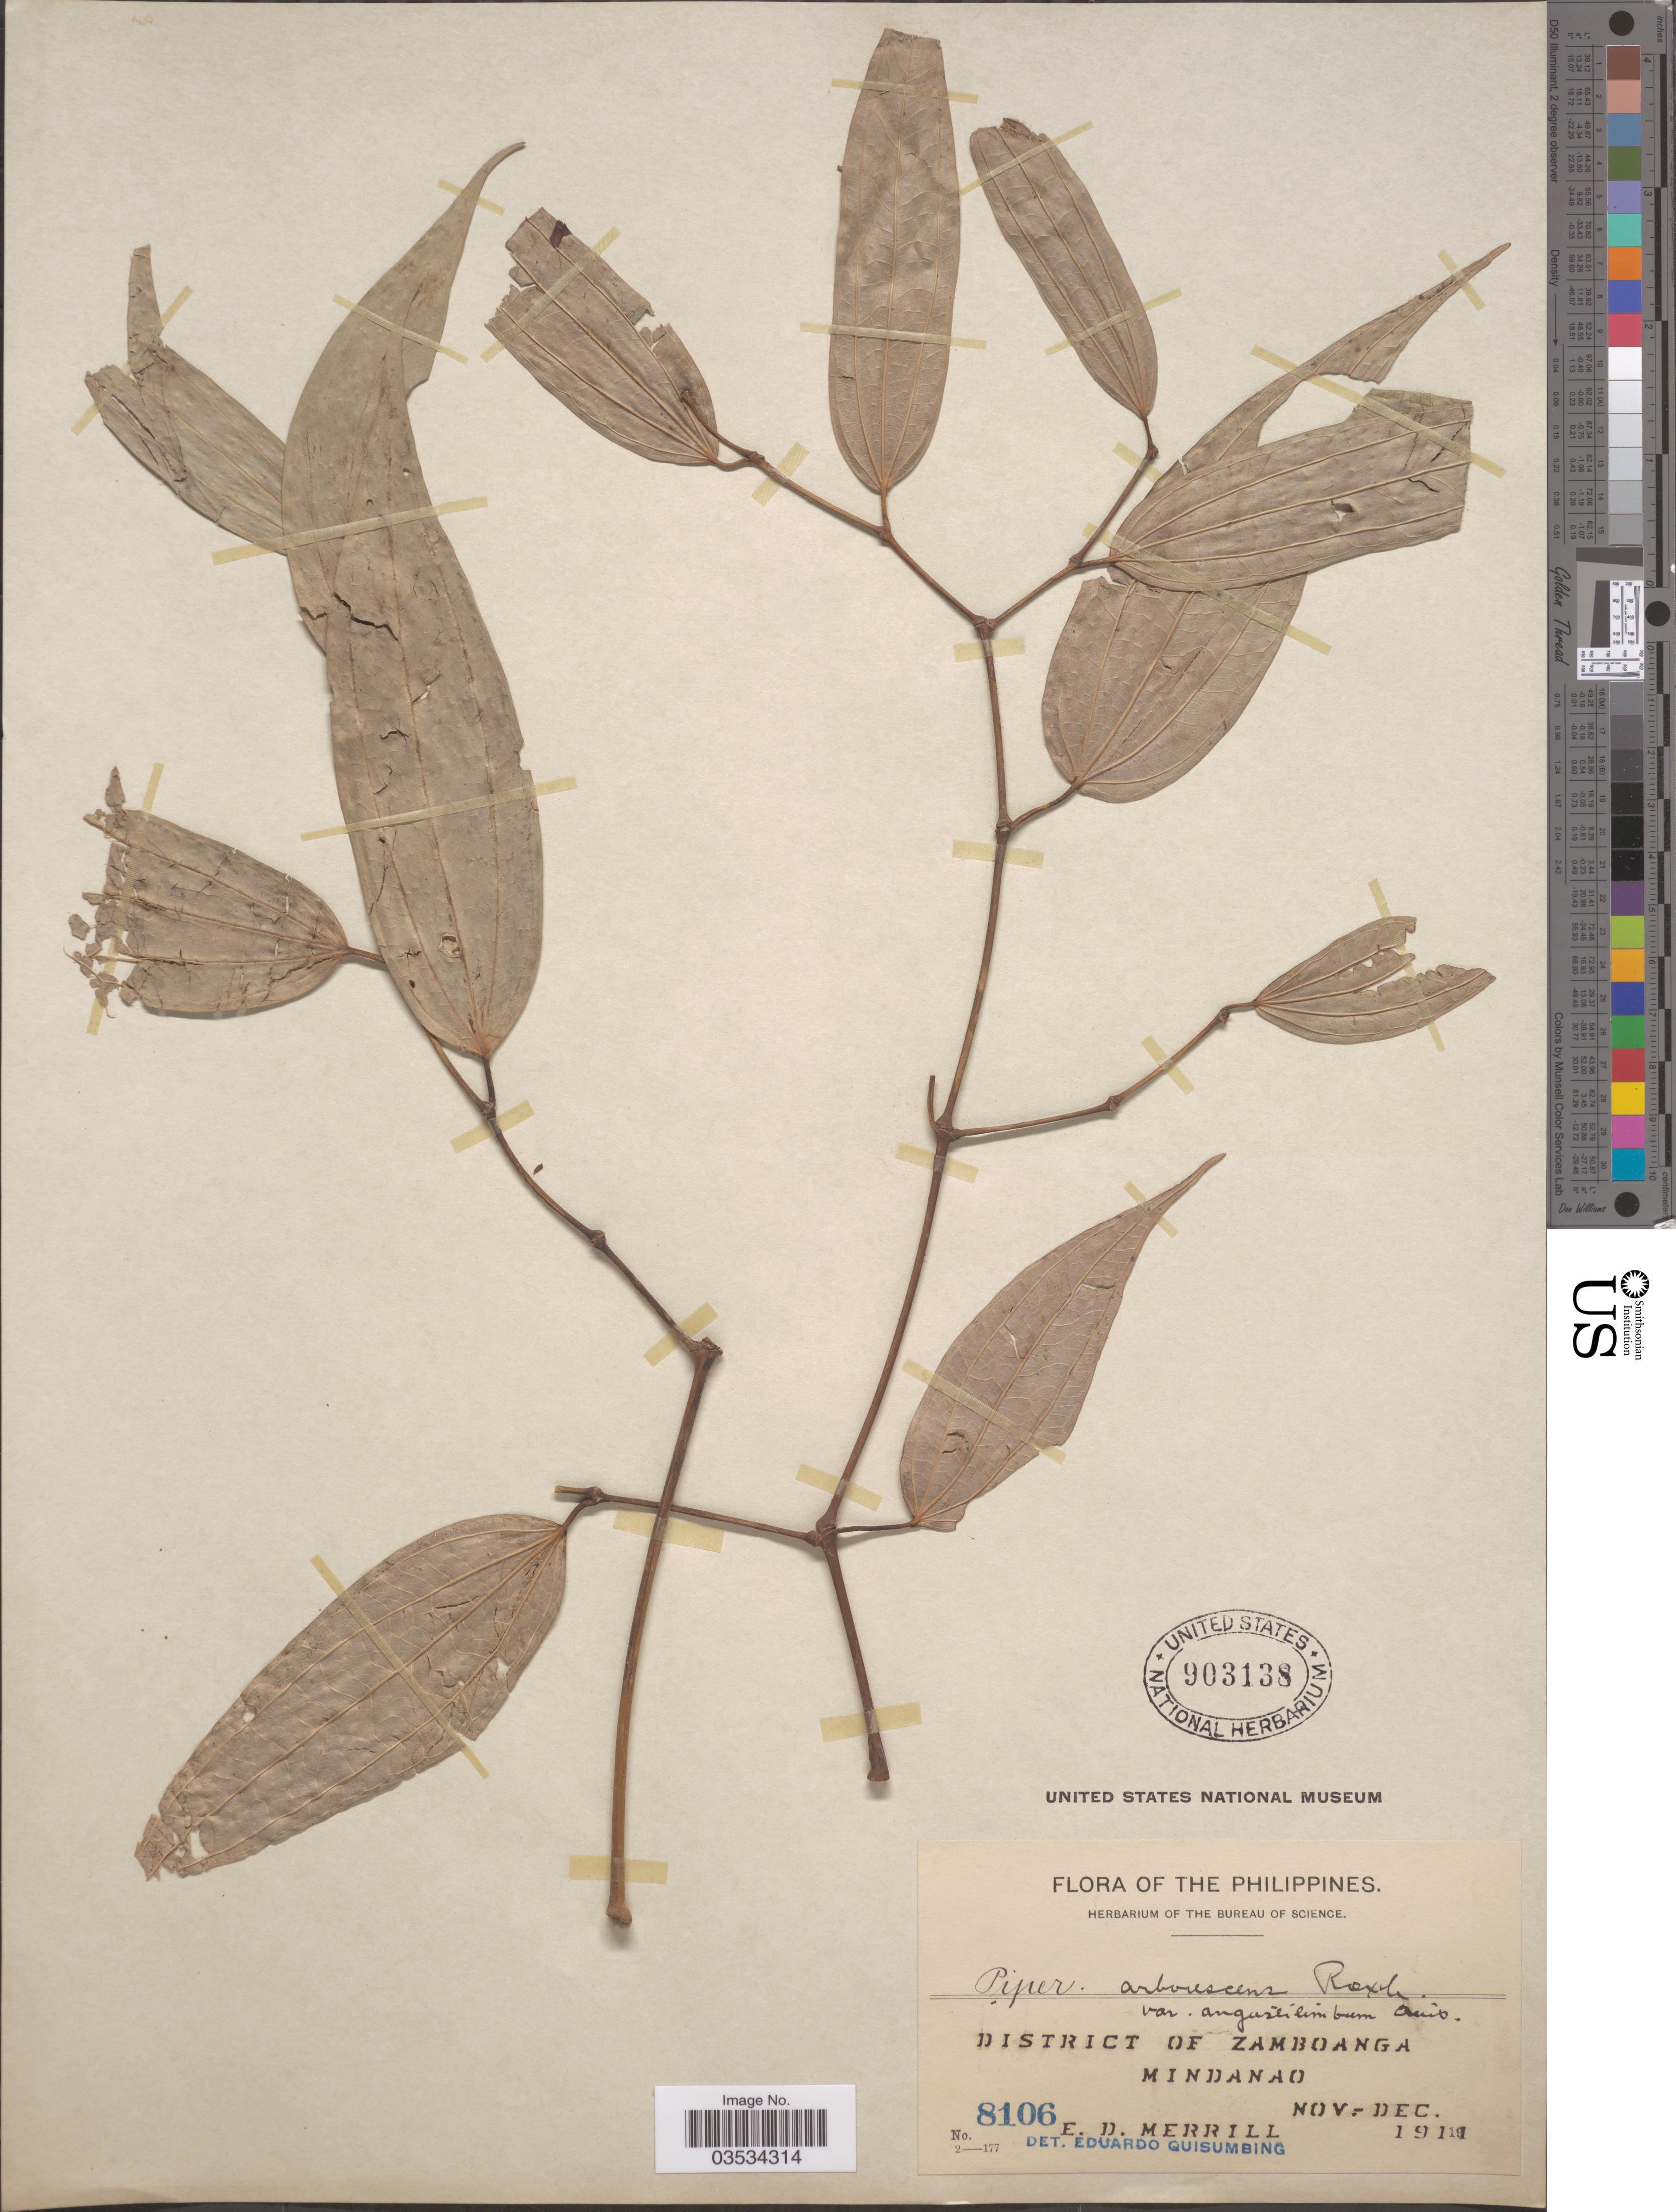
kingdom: Plantae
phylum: Tracheophyta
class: Magnoliopsida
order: Piperales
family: Piperaceae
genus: Piper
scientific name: Piper arborescens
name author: Roxb.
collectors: E. D. Merrill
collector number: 8106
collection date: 1911-11/1911-12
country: Philippines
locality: District of Zamboanga. Mindanao.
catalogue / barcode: US 903138